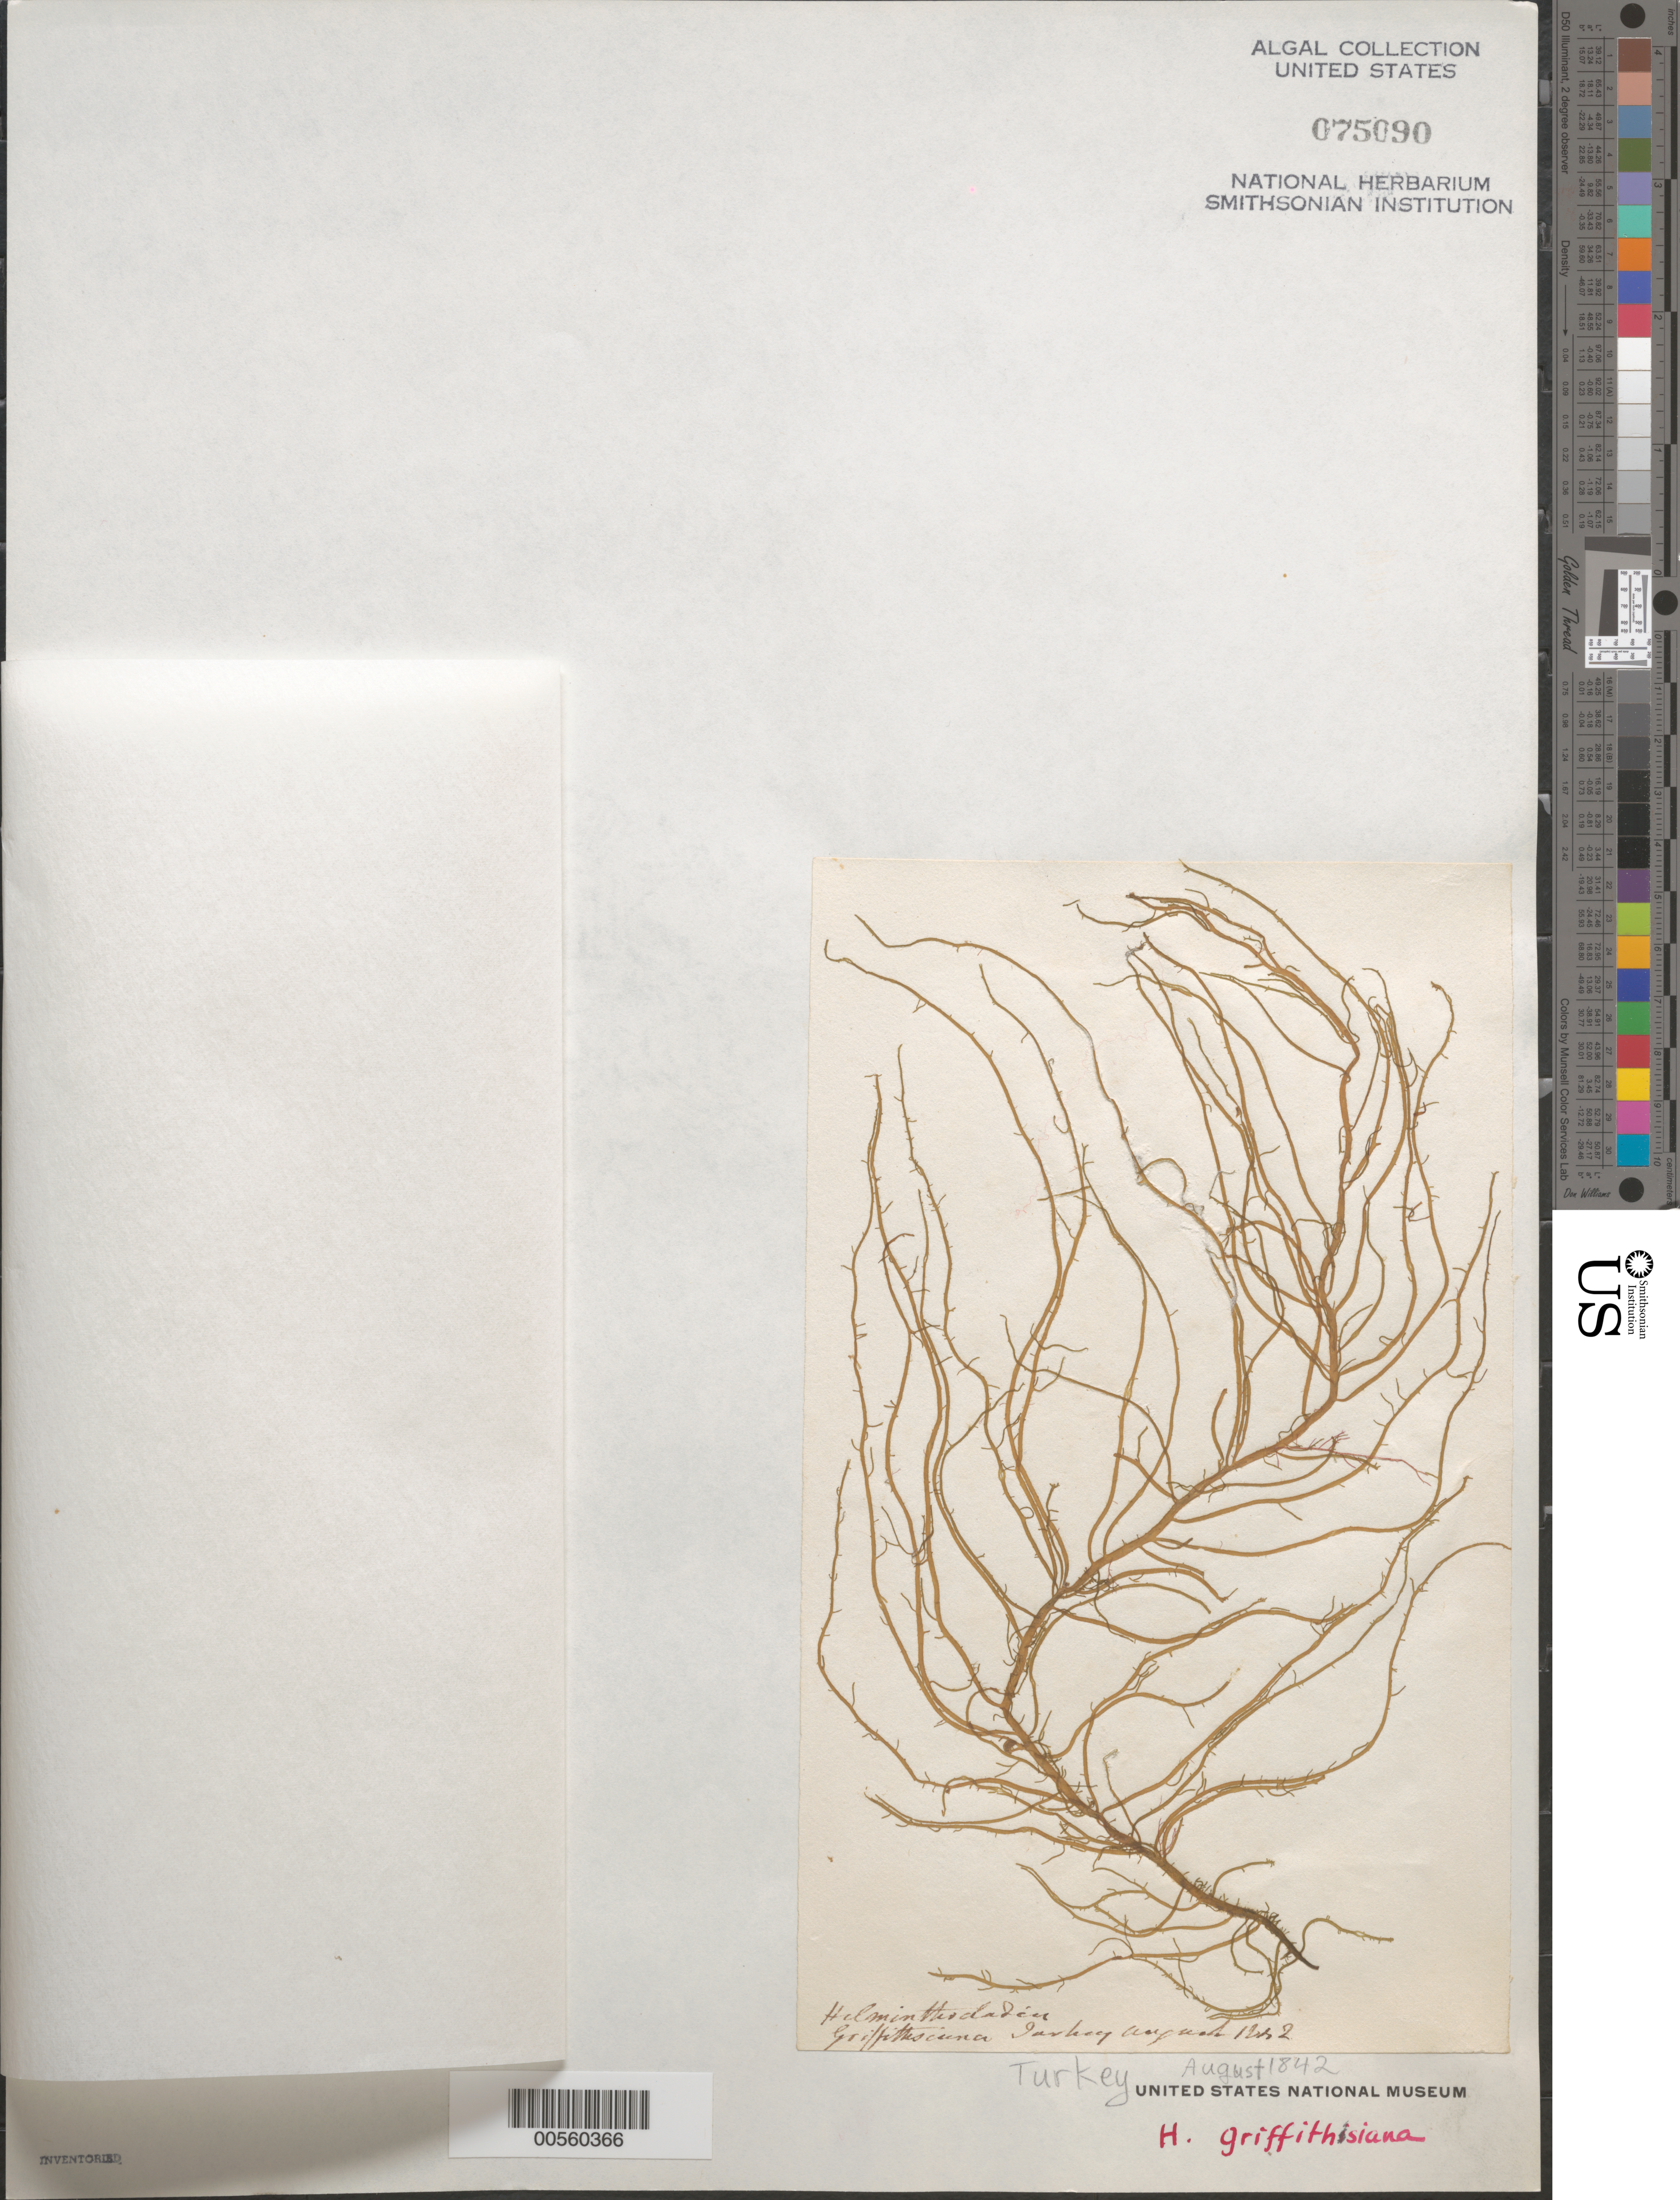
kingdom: Chromista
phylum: Ochrophyta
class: Phaeophyceae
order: Ectocarpales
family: Chordariaceae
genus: Sauvageaugloia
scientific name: Sauvageaugloia divaricata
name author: (Clemente) Cremades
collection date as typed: Aug 1842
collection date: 1842-08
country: Turkey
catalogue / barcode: US 75090